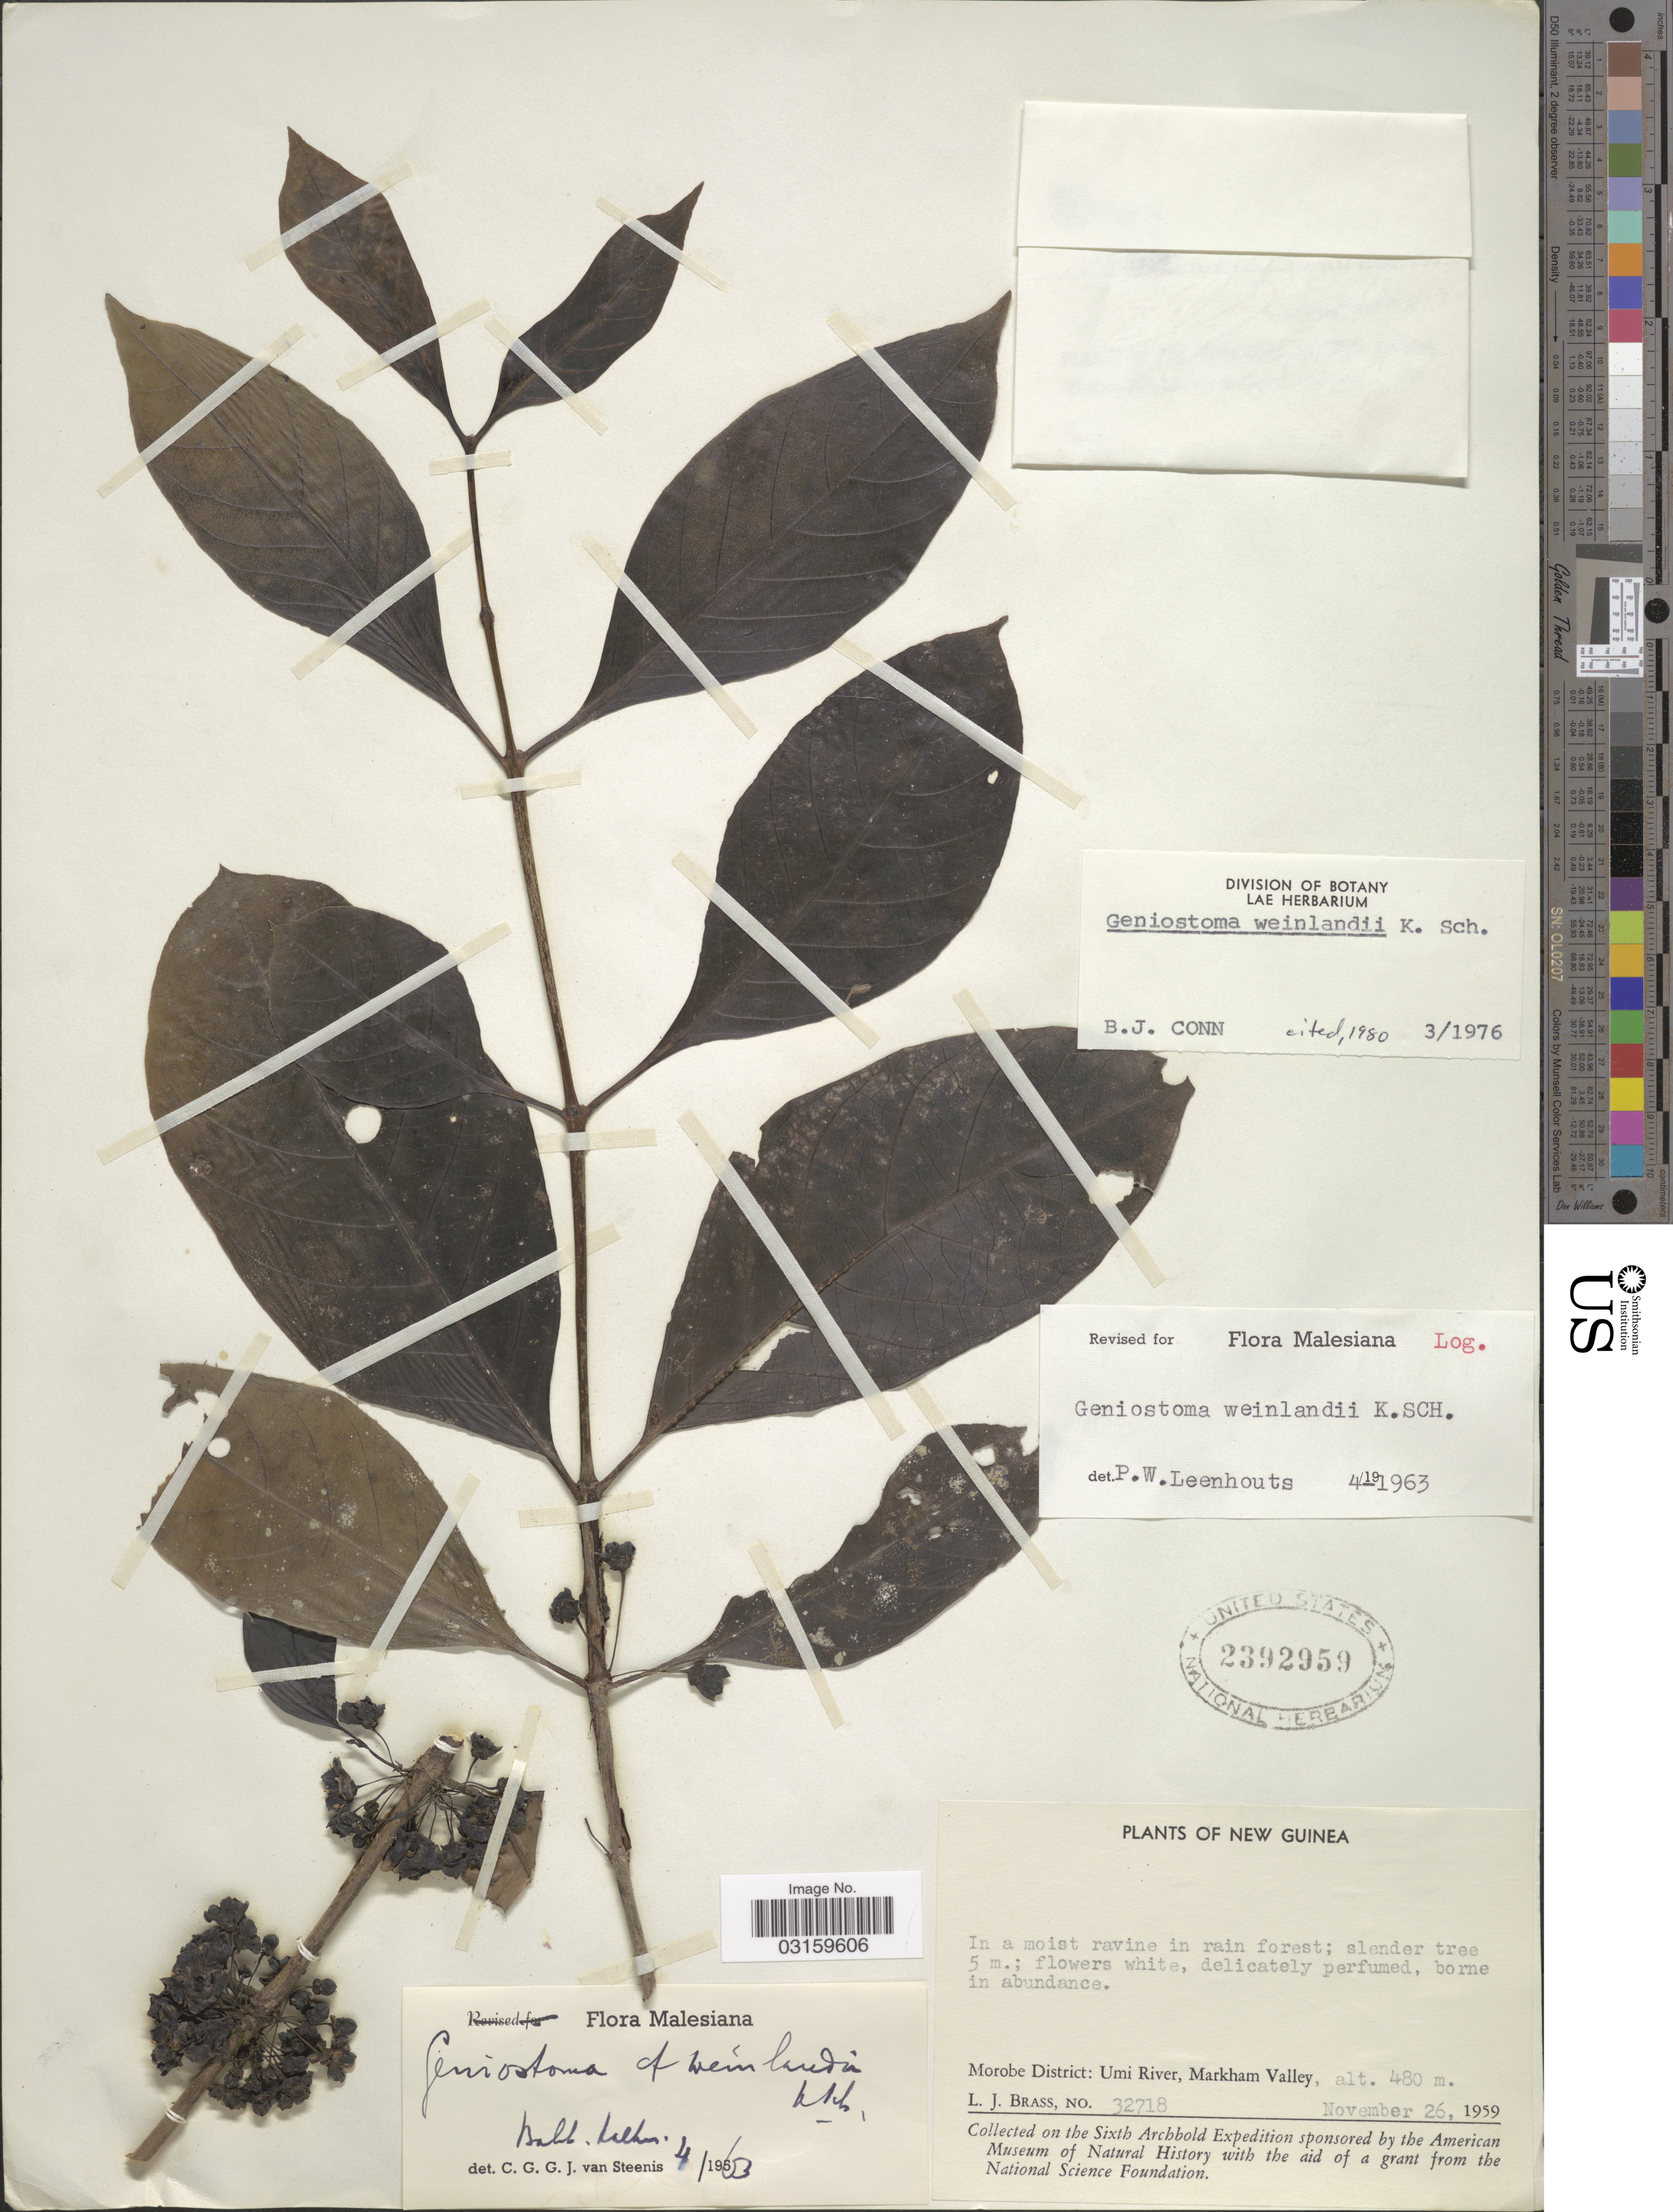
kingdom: Plantae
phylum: Tracheophyta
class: Magnoliopsida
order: Gentianales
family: Loganiaceae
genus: Geniostoma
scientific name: Geniostoma weinlandii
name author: K. Schum.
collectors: L. J. Brass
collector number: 32718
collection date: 1959-11-26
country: Papua New Guinea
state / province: Morobe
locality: New Guinea. Morobe District: Umi River, Markham Valley.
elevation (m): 480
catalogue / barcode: US 2392959